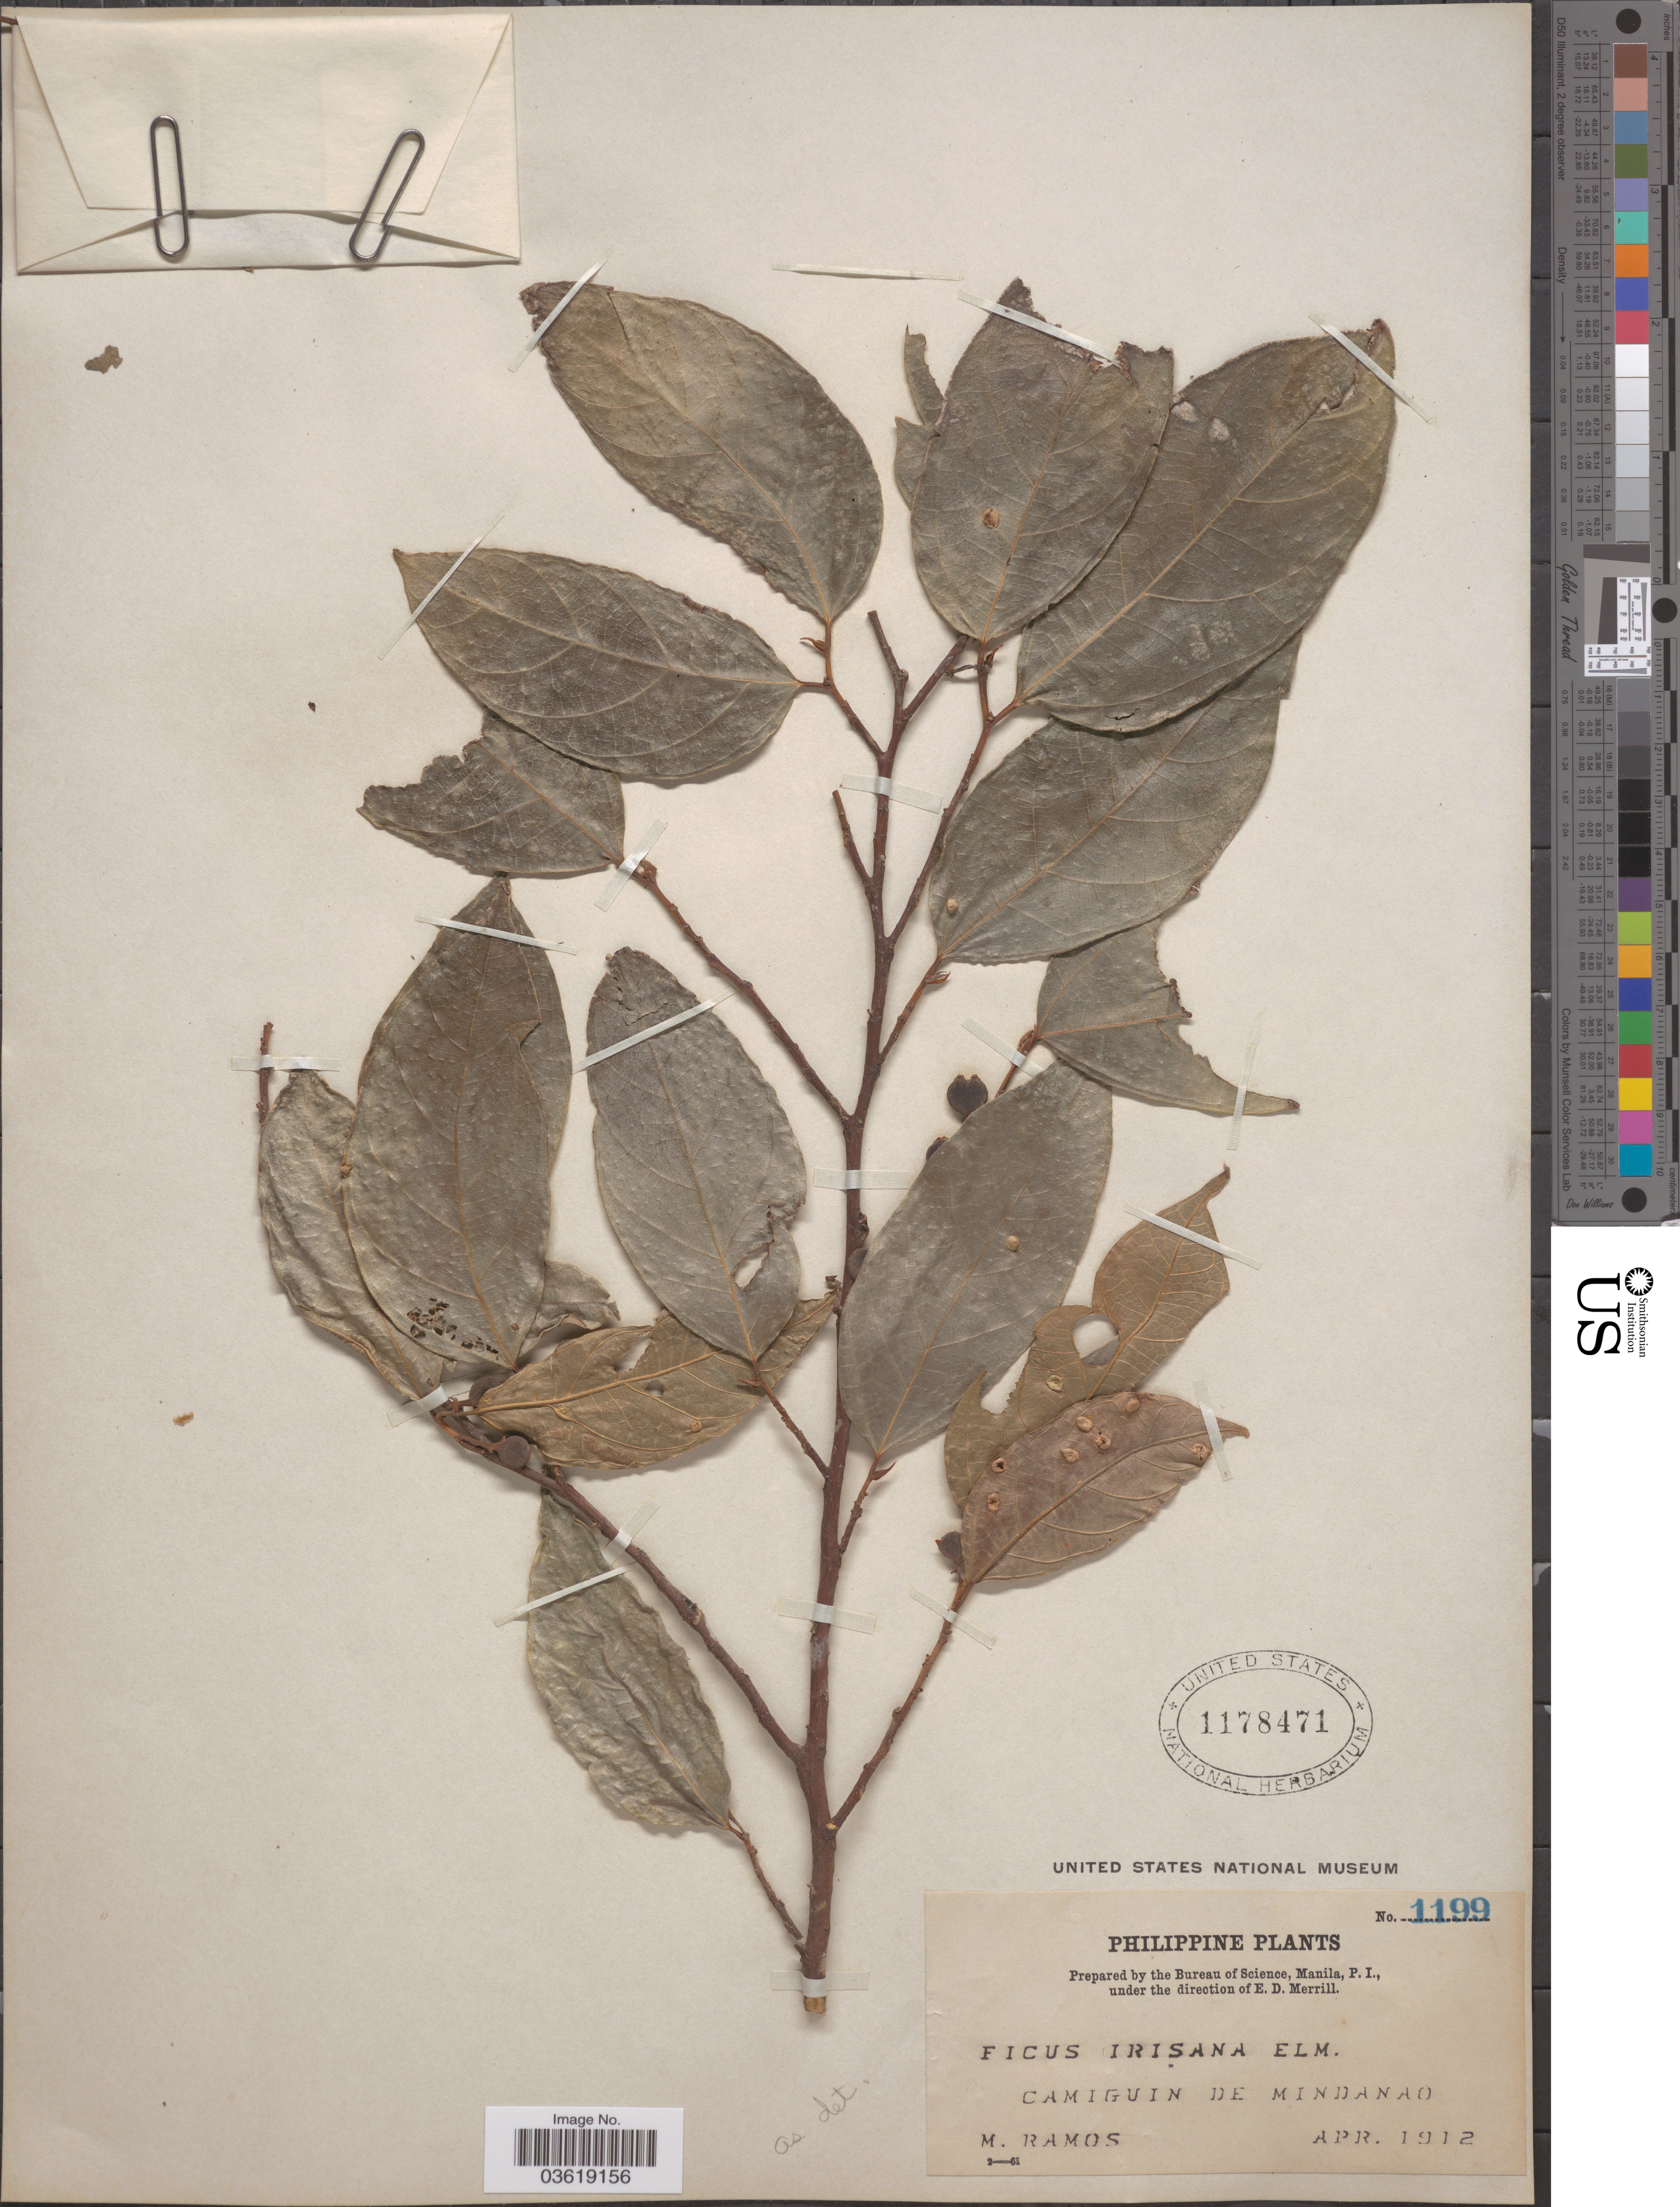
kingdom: Plantae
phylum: Tracheophyta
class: Magnoliopsida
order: Rosales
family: Moraceae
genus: Ficus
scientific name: Ficus irisana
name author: Elmer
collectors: M. Ramos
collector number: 1199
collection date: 1912-04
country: Philippines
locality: Philippine,. Camiguin de Mindanao.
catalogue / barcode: US 1178471